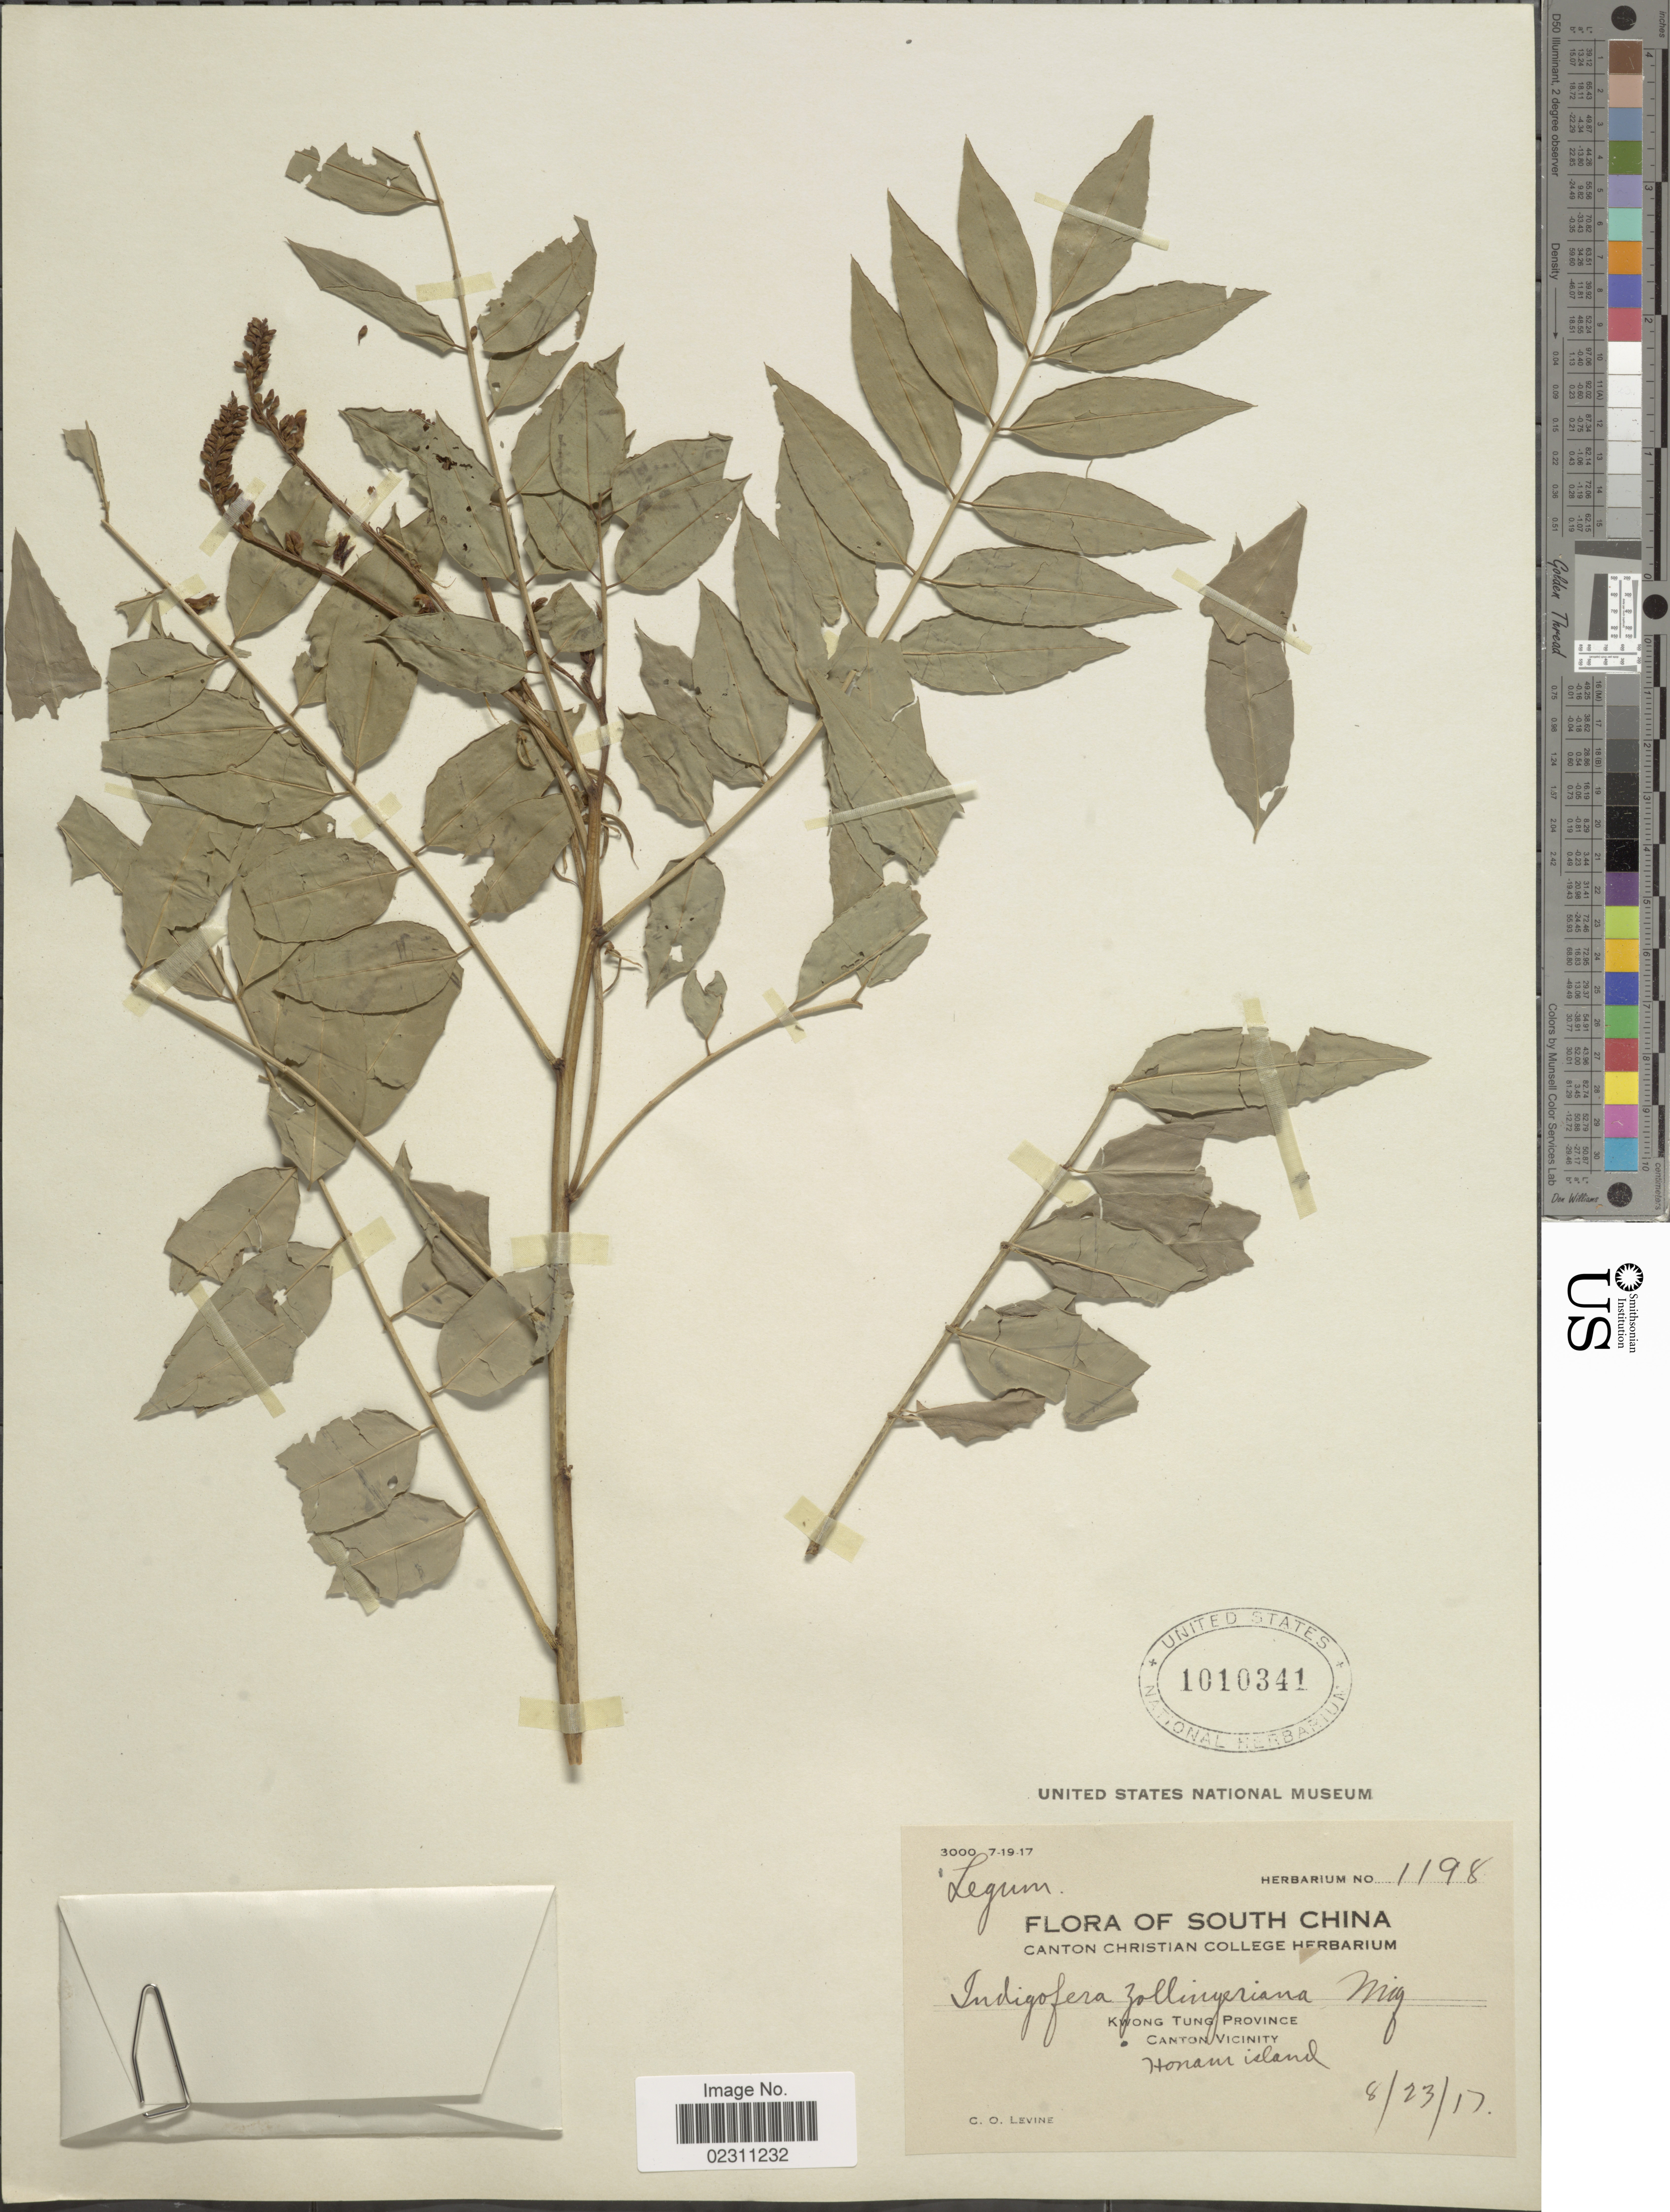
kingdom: Plantae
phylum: Tracheophyta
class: Magnoliopsida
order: Fabales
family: Fabaceae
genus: Indigofera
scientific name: Indigofera zollingeriana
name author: Miq.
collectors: C. O. Levine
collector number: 1198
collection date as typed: Transcribed d/m/y: 23/8/17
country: China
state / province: Guangdong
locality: Kwong Tung Province. Canton Vicinity. Honani island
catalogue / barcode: US 1010341